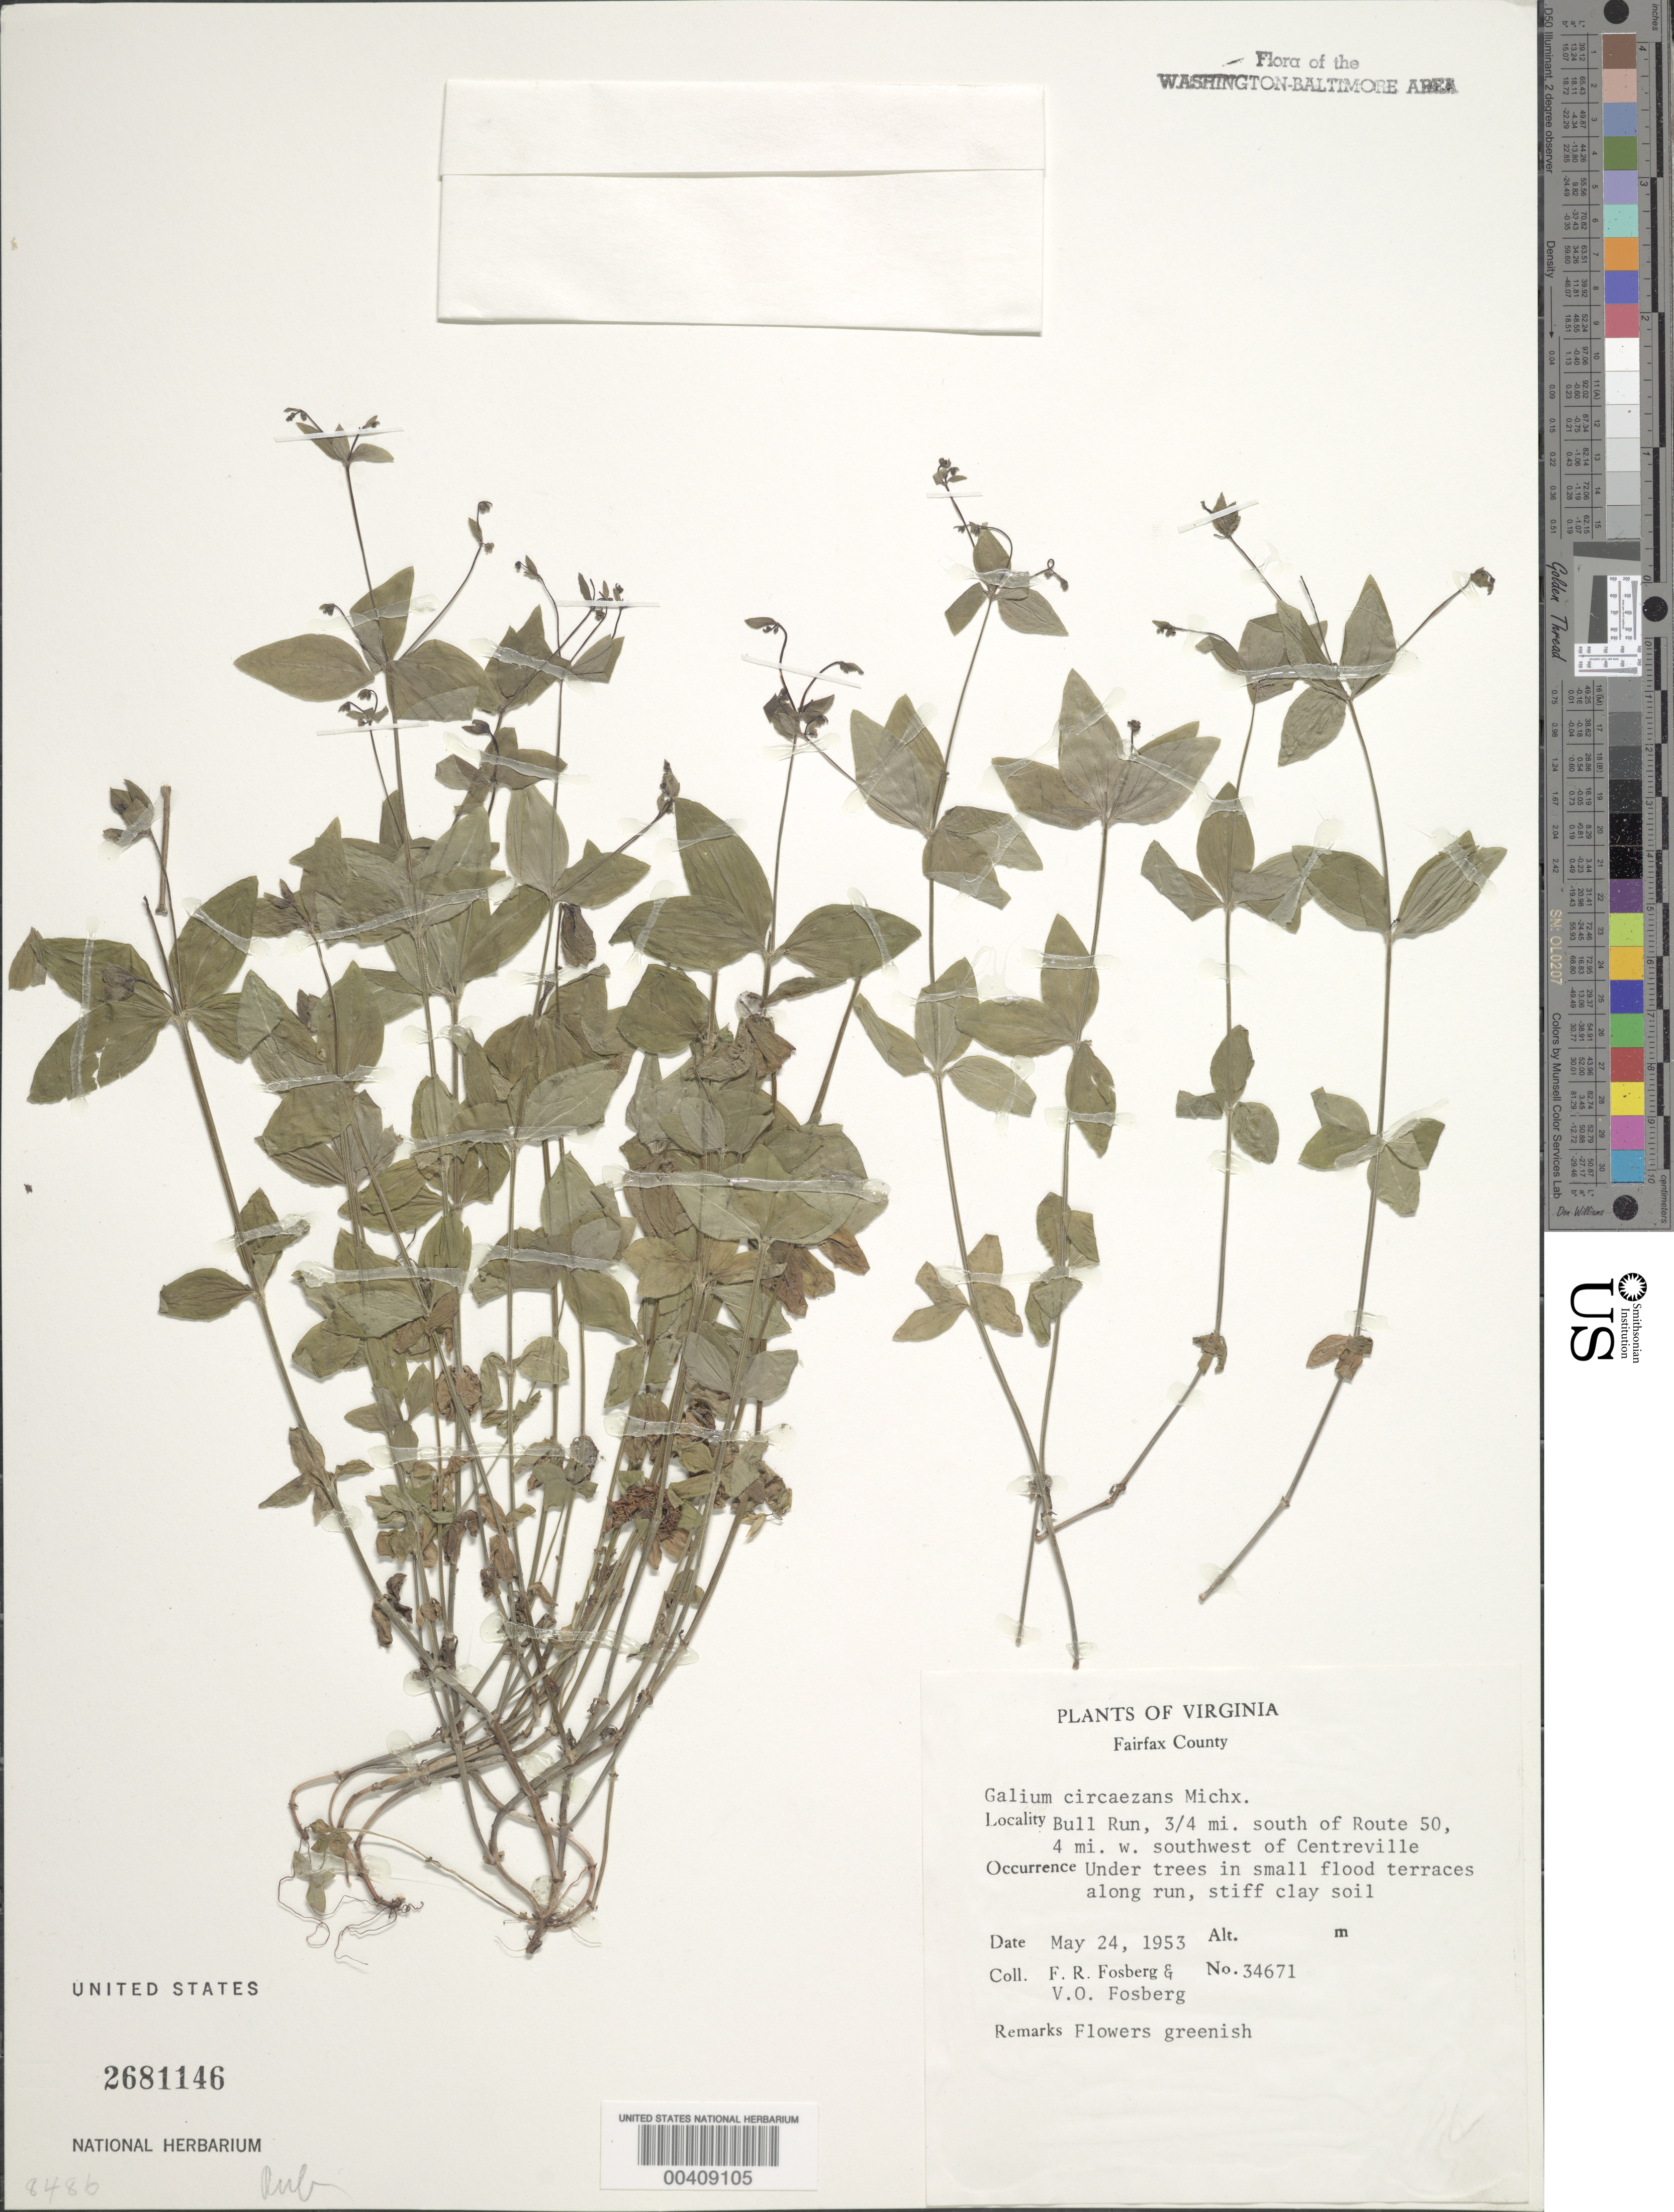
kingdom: Plantae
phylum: Tracheophyta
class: Magnoliopsida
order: Gentianales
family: Rubiaceae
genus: Galium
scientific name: Galium circaezans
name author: Michx.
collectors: F. R. Fosberg & V. O. Fosberg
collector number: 34671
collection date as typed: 24 May 1953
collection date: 1953-05-24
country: United States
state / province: Virginia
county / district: Fairfax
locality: Bull Run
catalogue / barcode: US 2681146